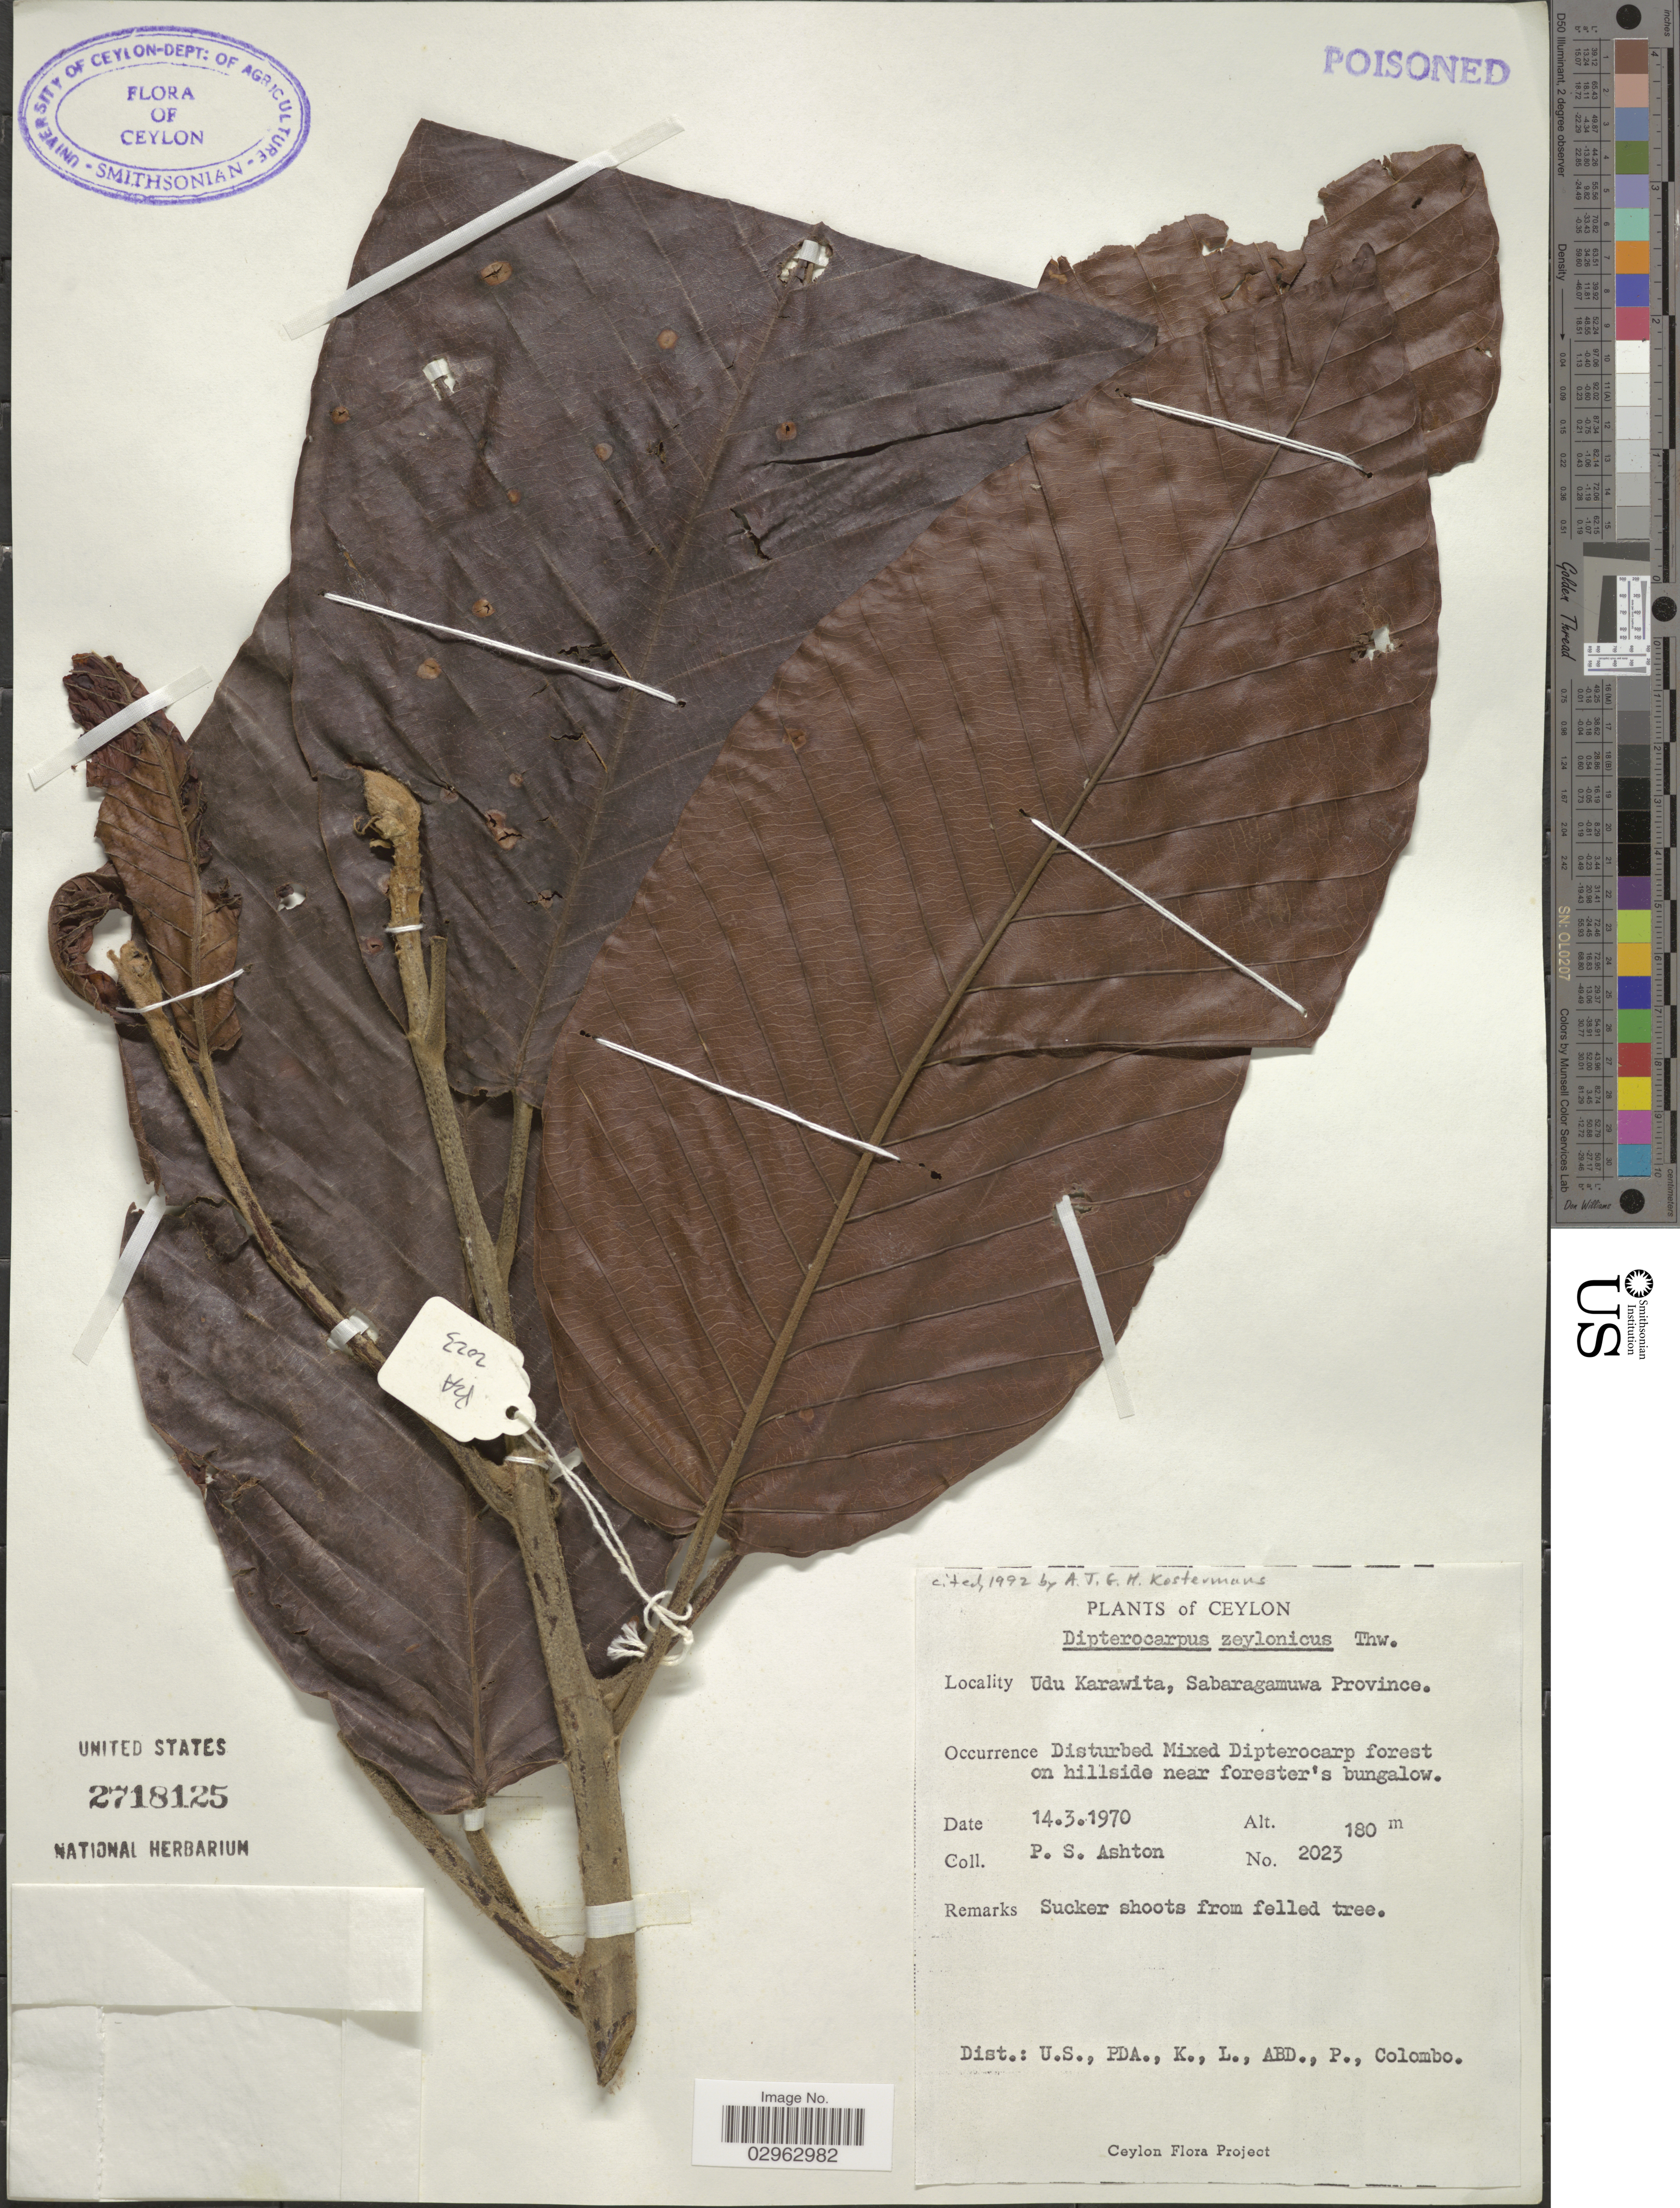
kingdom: Plantae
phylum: Tracheophyta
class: Magnoliopsida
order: Malvales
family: Dipterocarpaceae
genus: Dipterocarpus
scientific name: Dipterocarpus zeylanicus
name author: Thwaites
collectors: P. S. Ashton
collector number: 2023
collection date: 1970-03-14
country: Sri Lanka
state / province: Sabaragamuwa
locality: Ceylon. Udu Karawita.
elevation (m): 180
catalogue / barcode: US 2718125